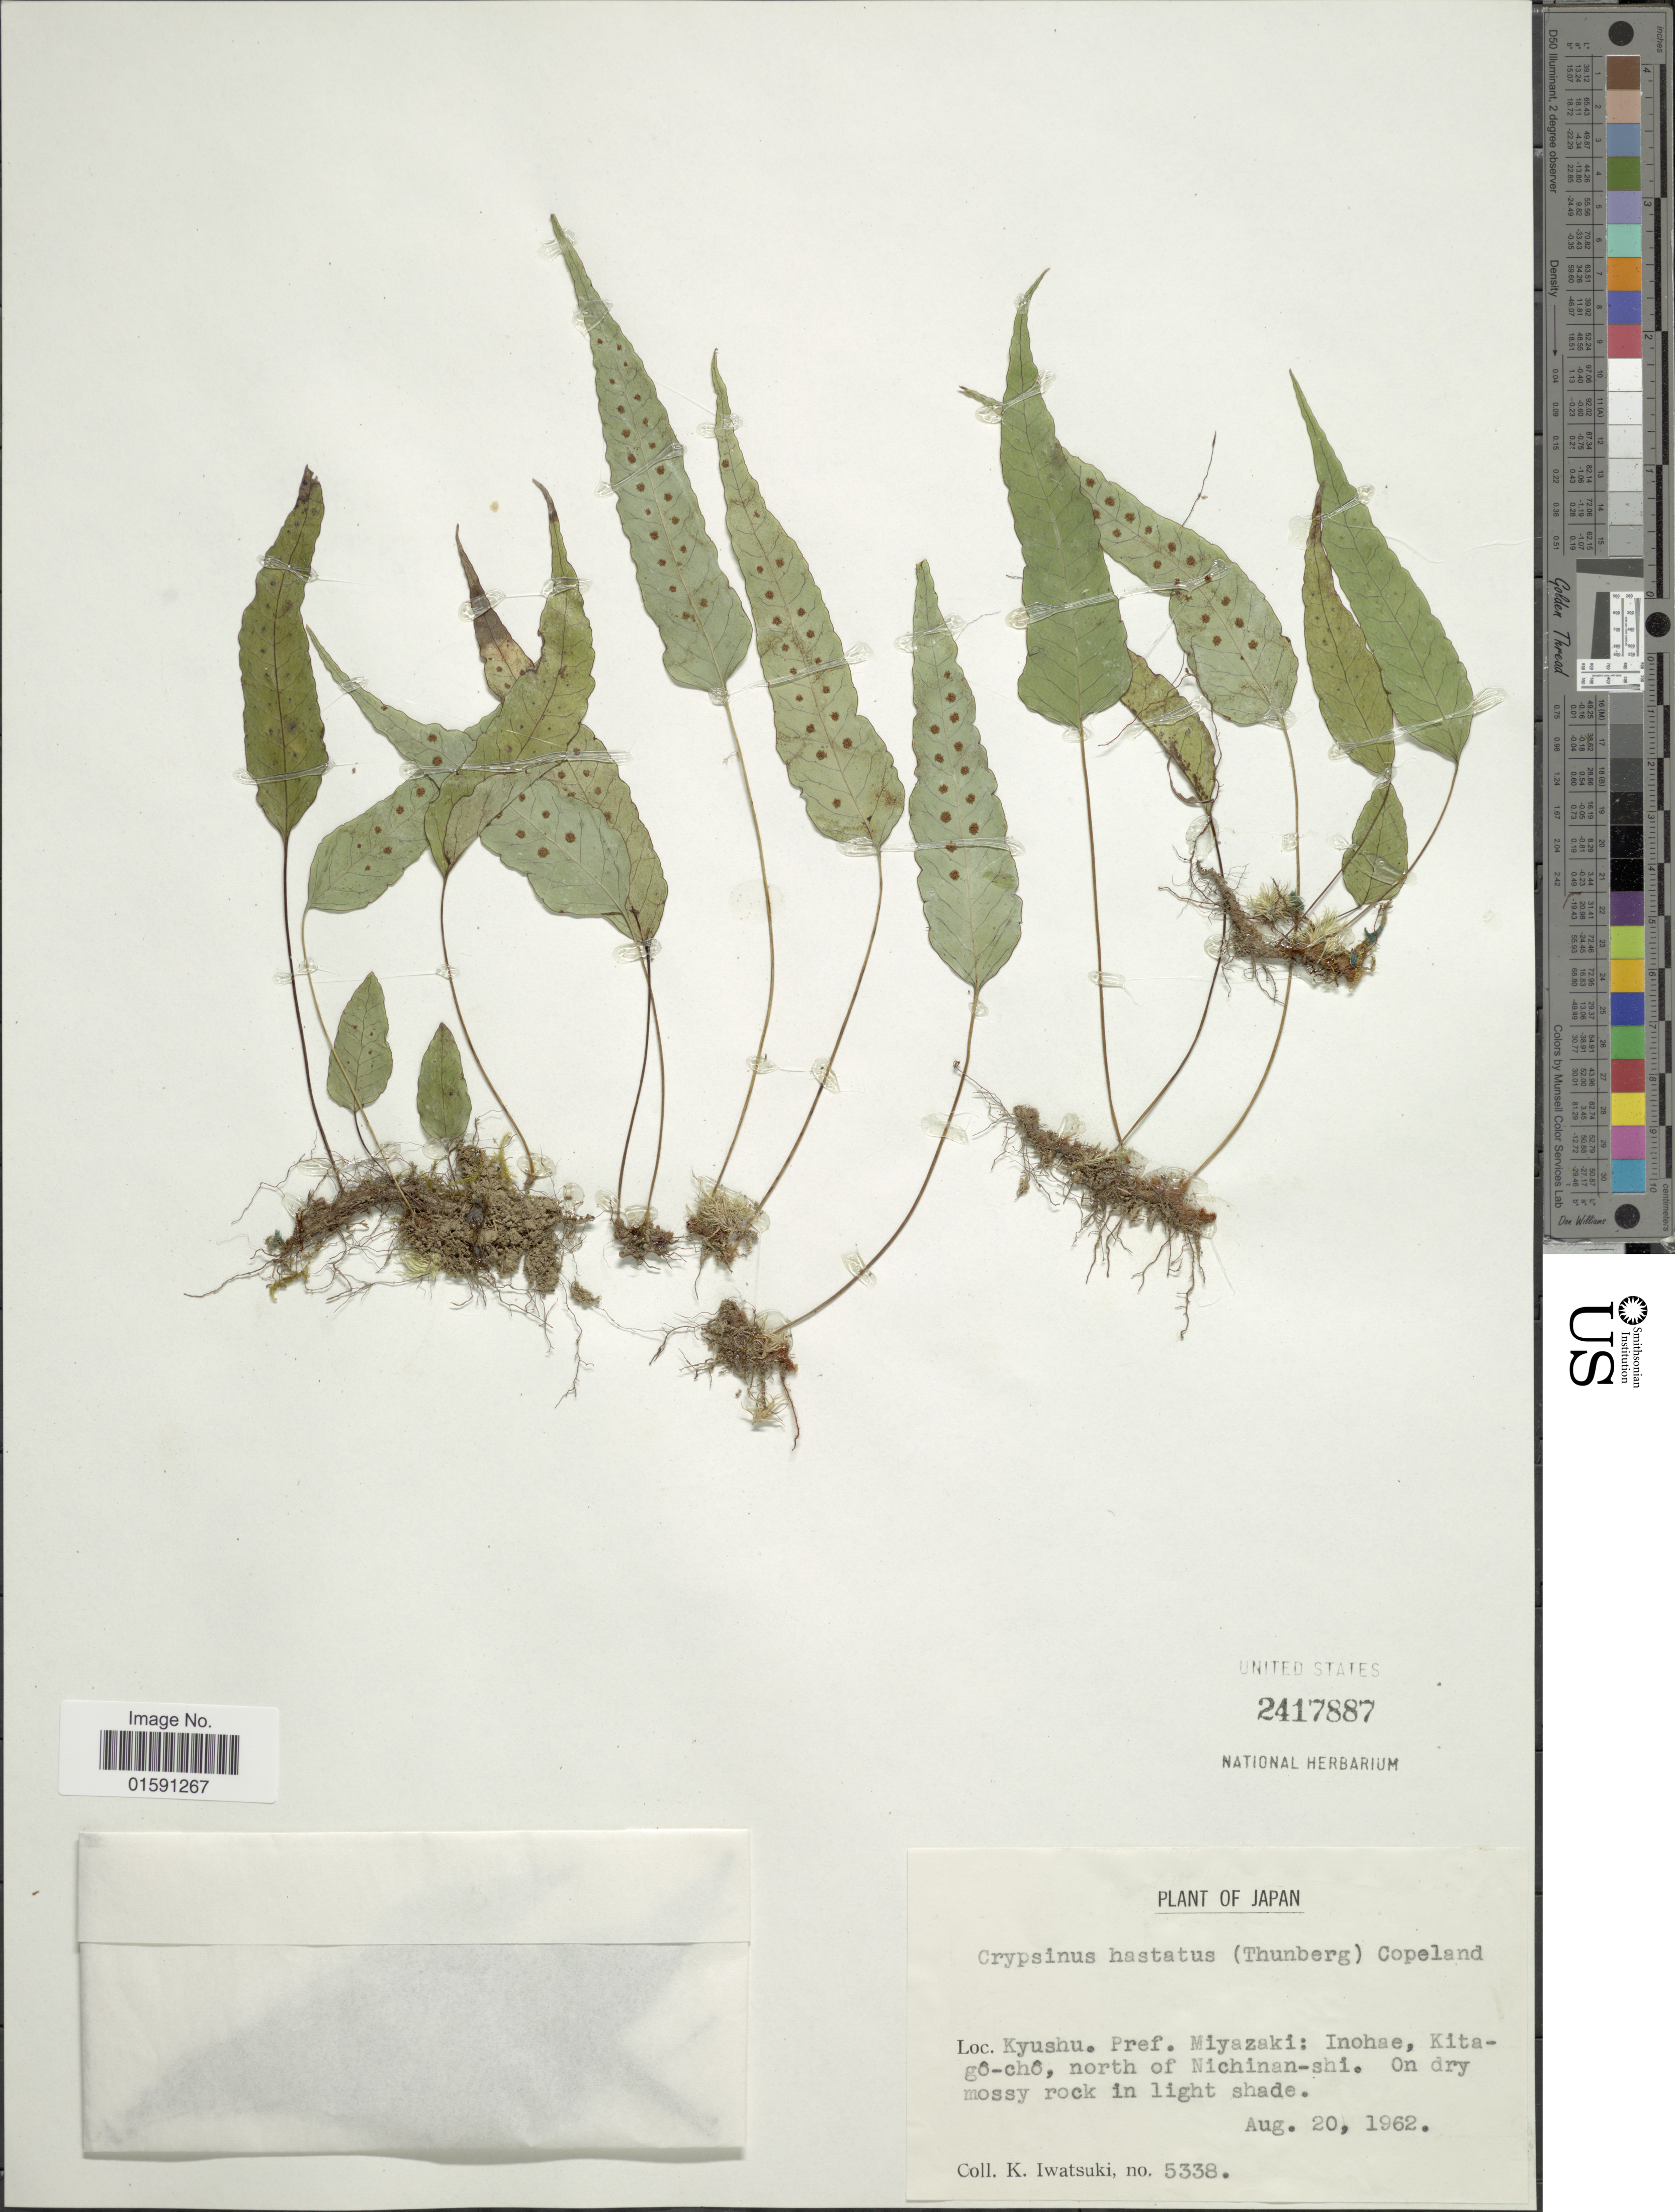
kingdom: Plantae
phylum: Tracheophyta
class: Polypodiopsida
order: Polypodiales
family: Polypodiaceae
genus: Selliguea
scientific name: Selliguea hastata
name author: (Thunb.) Fraser-Jenk.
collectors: K. Iwatsuki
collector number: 5338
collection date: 1962-08-20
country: Japan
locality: Kyushu. Pref. Miyazaki: Inohse, Kitago-cho, north of Nichinan-shi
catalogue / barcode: US 2417887